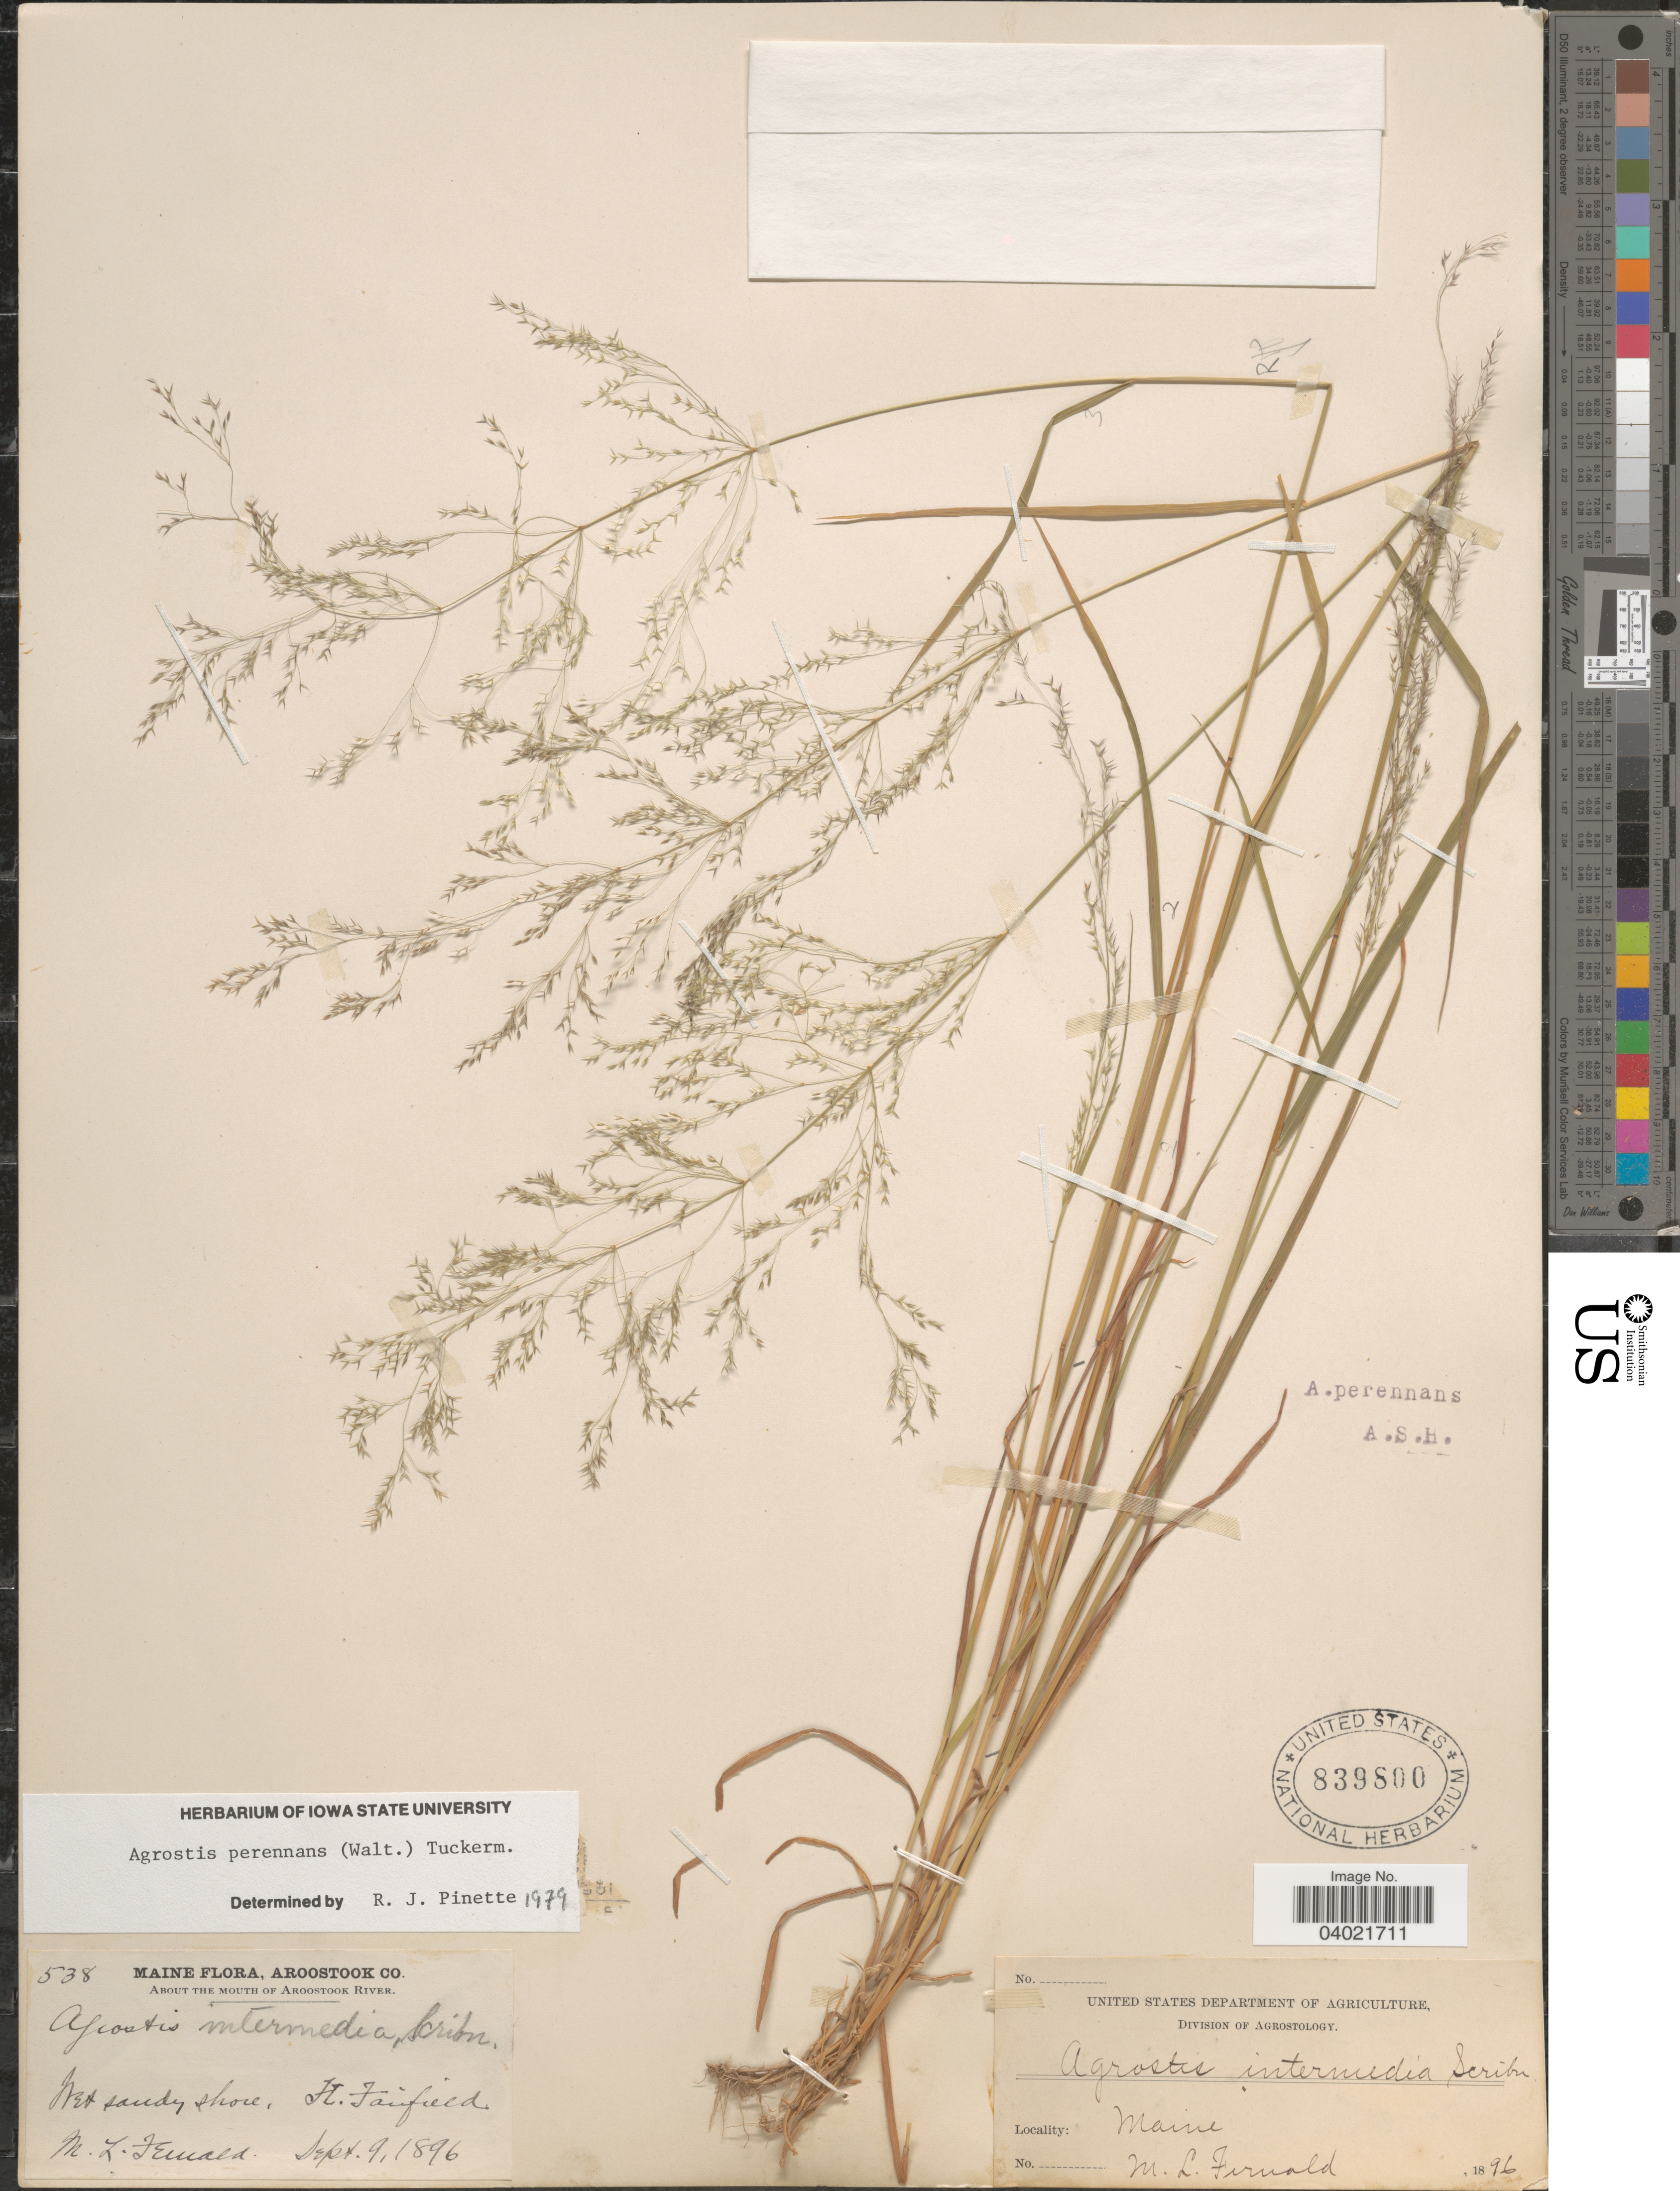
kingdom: Plantae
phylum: Tracheophyta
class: Liliopsida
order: Poales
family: Poaceae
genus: Agrostis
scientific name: Agrostis perennans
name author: (Walter) Tuck.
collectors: M. L. Fernald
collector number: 538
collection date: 1896-09-09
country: United States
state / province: Maine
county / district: Aroostook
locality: About the Mouth of Aroostook River. Ft. Fairfield.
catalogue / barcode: US 839800